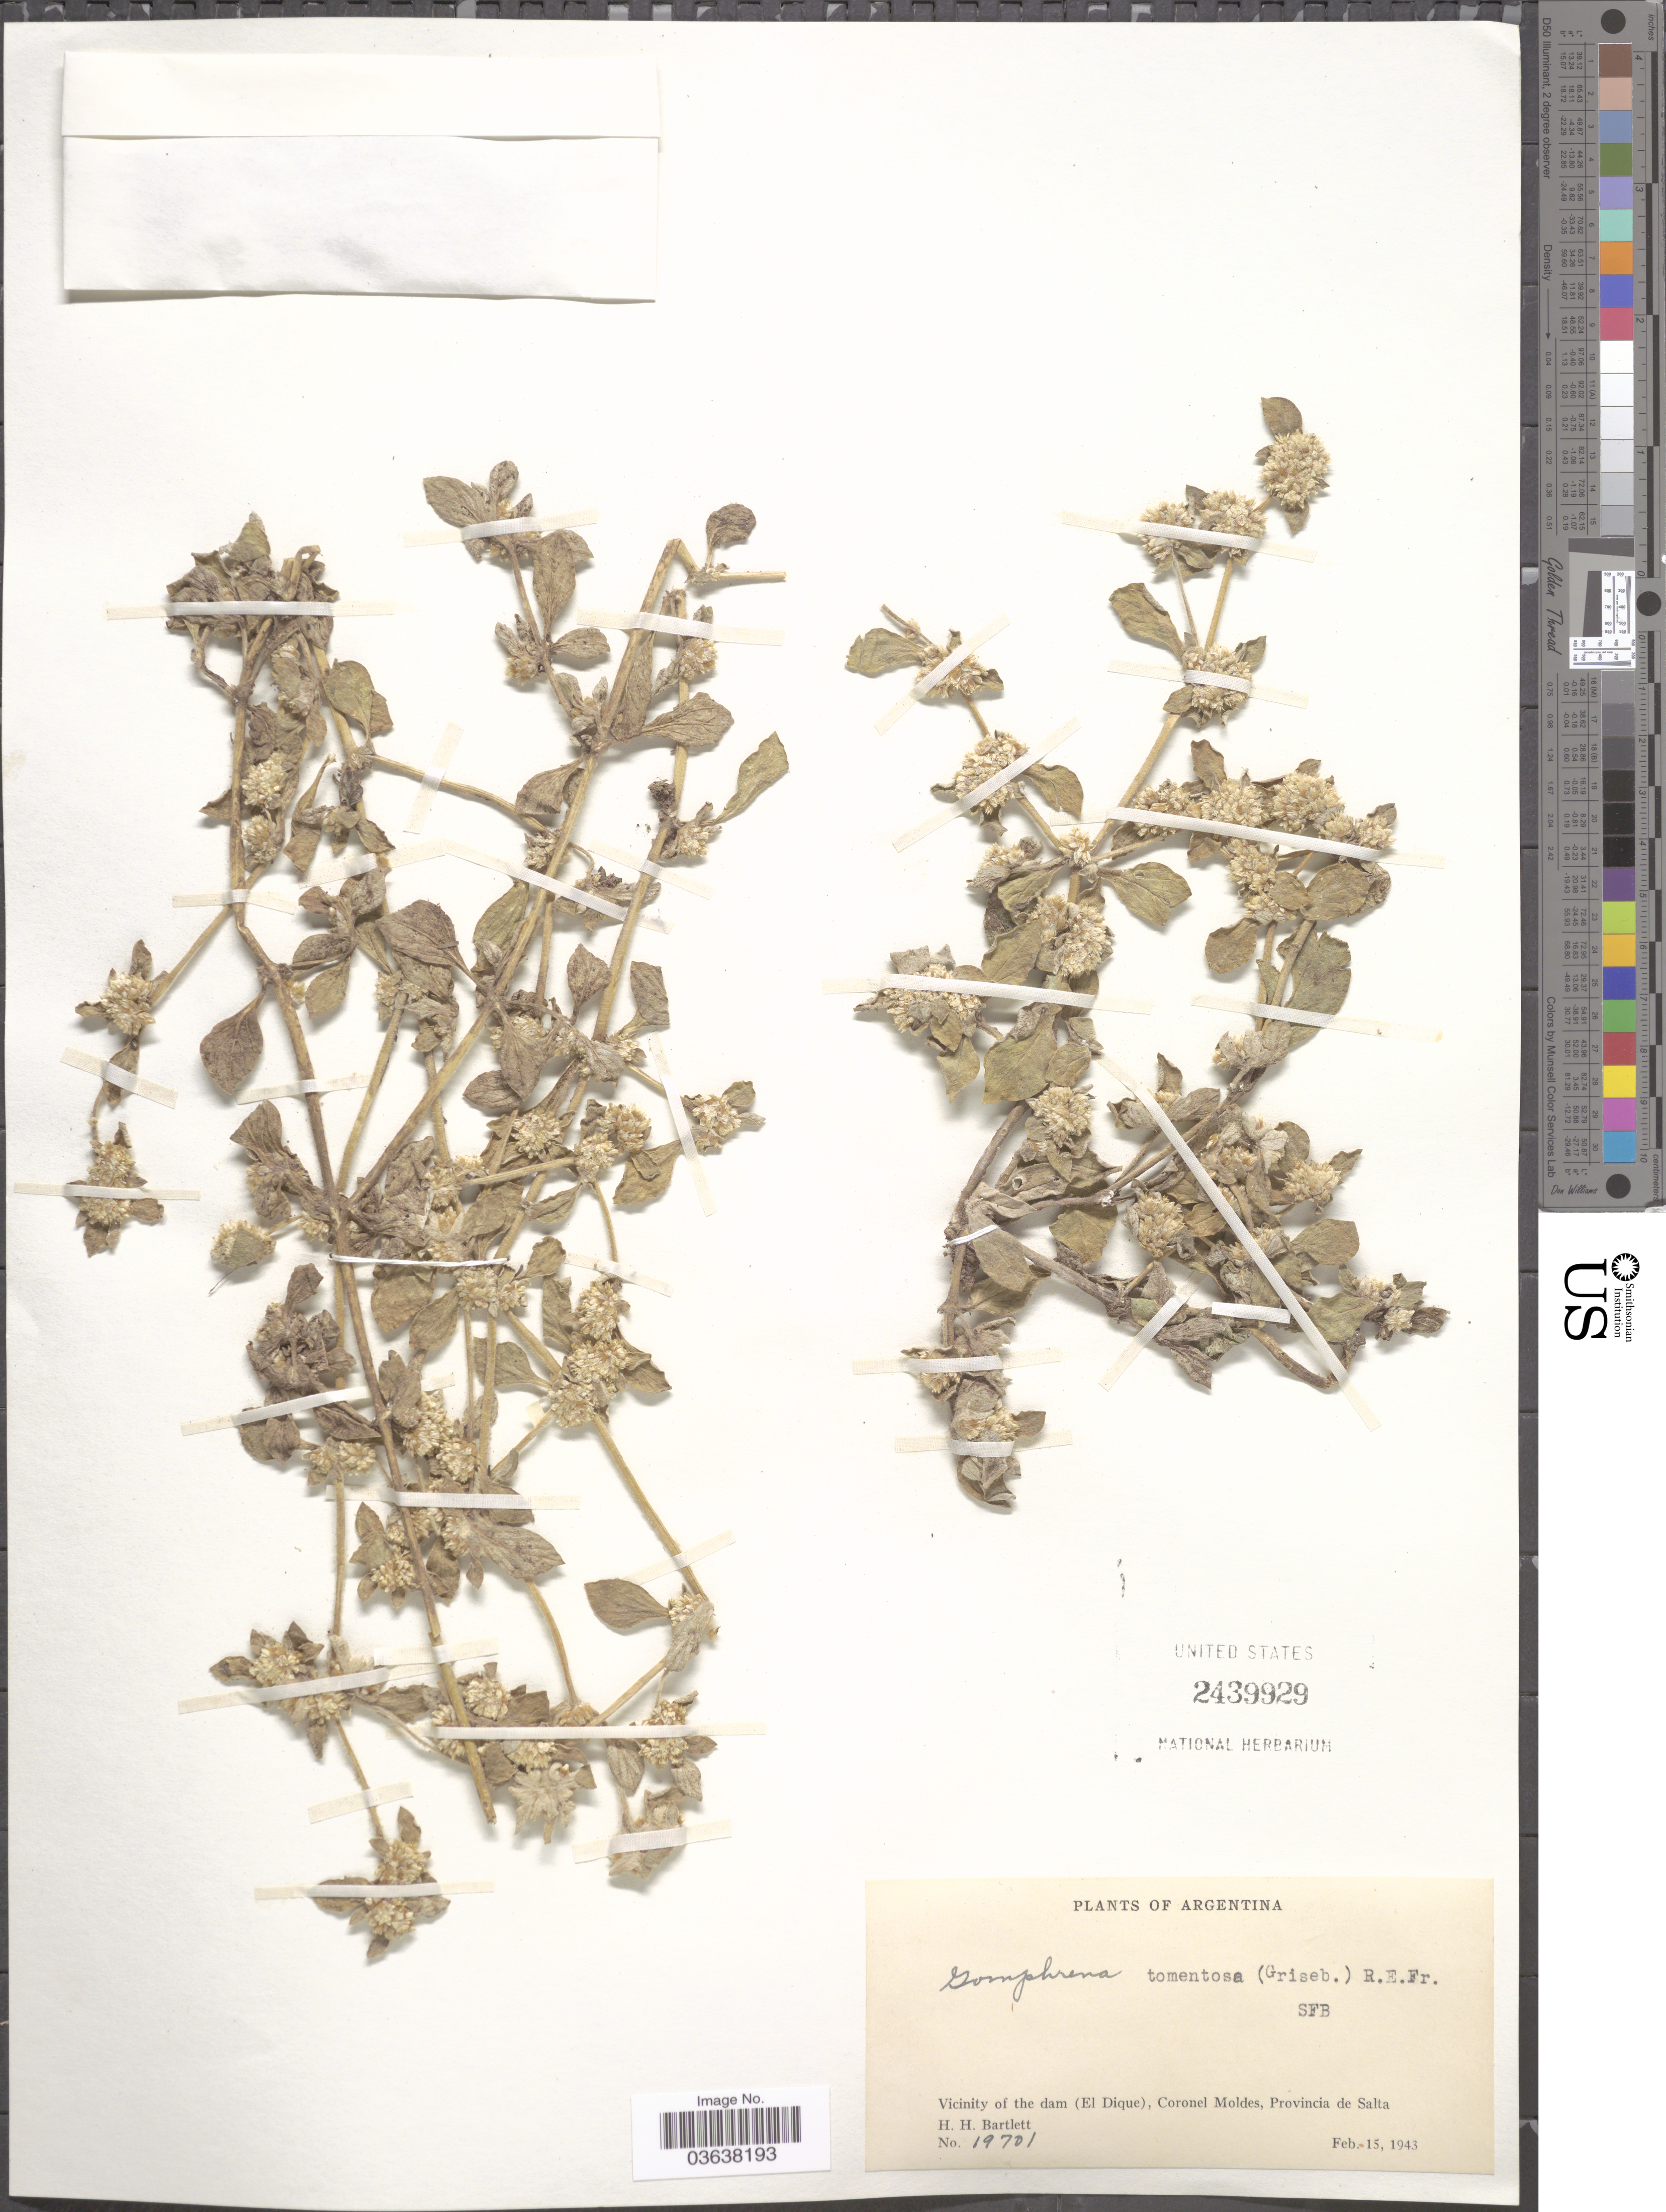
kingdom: Plantae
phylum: Tracheophyta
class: Magnoliopsida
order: Caryophyllales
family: Amaranthaceae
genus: Gomphrena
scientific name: Gomphrena tomentosa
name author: (Griseb.) R.E. Fr.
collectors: H. H. Bartlett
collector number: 19701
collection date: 1943-02-15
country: Argentina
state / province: Salta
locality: Vicinity of the dam (El Dique), Coronel Moldes.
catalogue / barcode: US 2439929